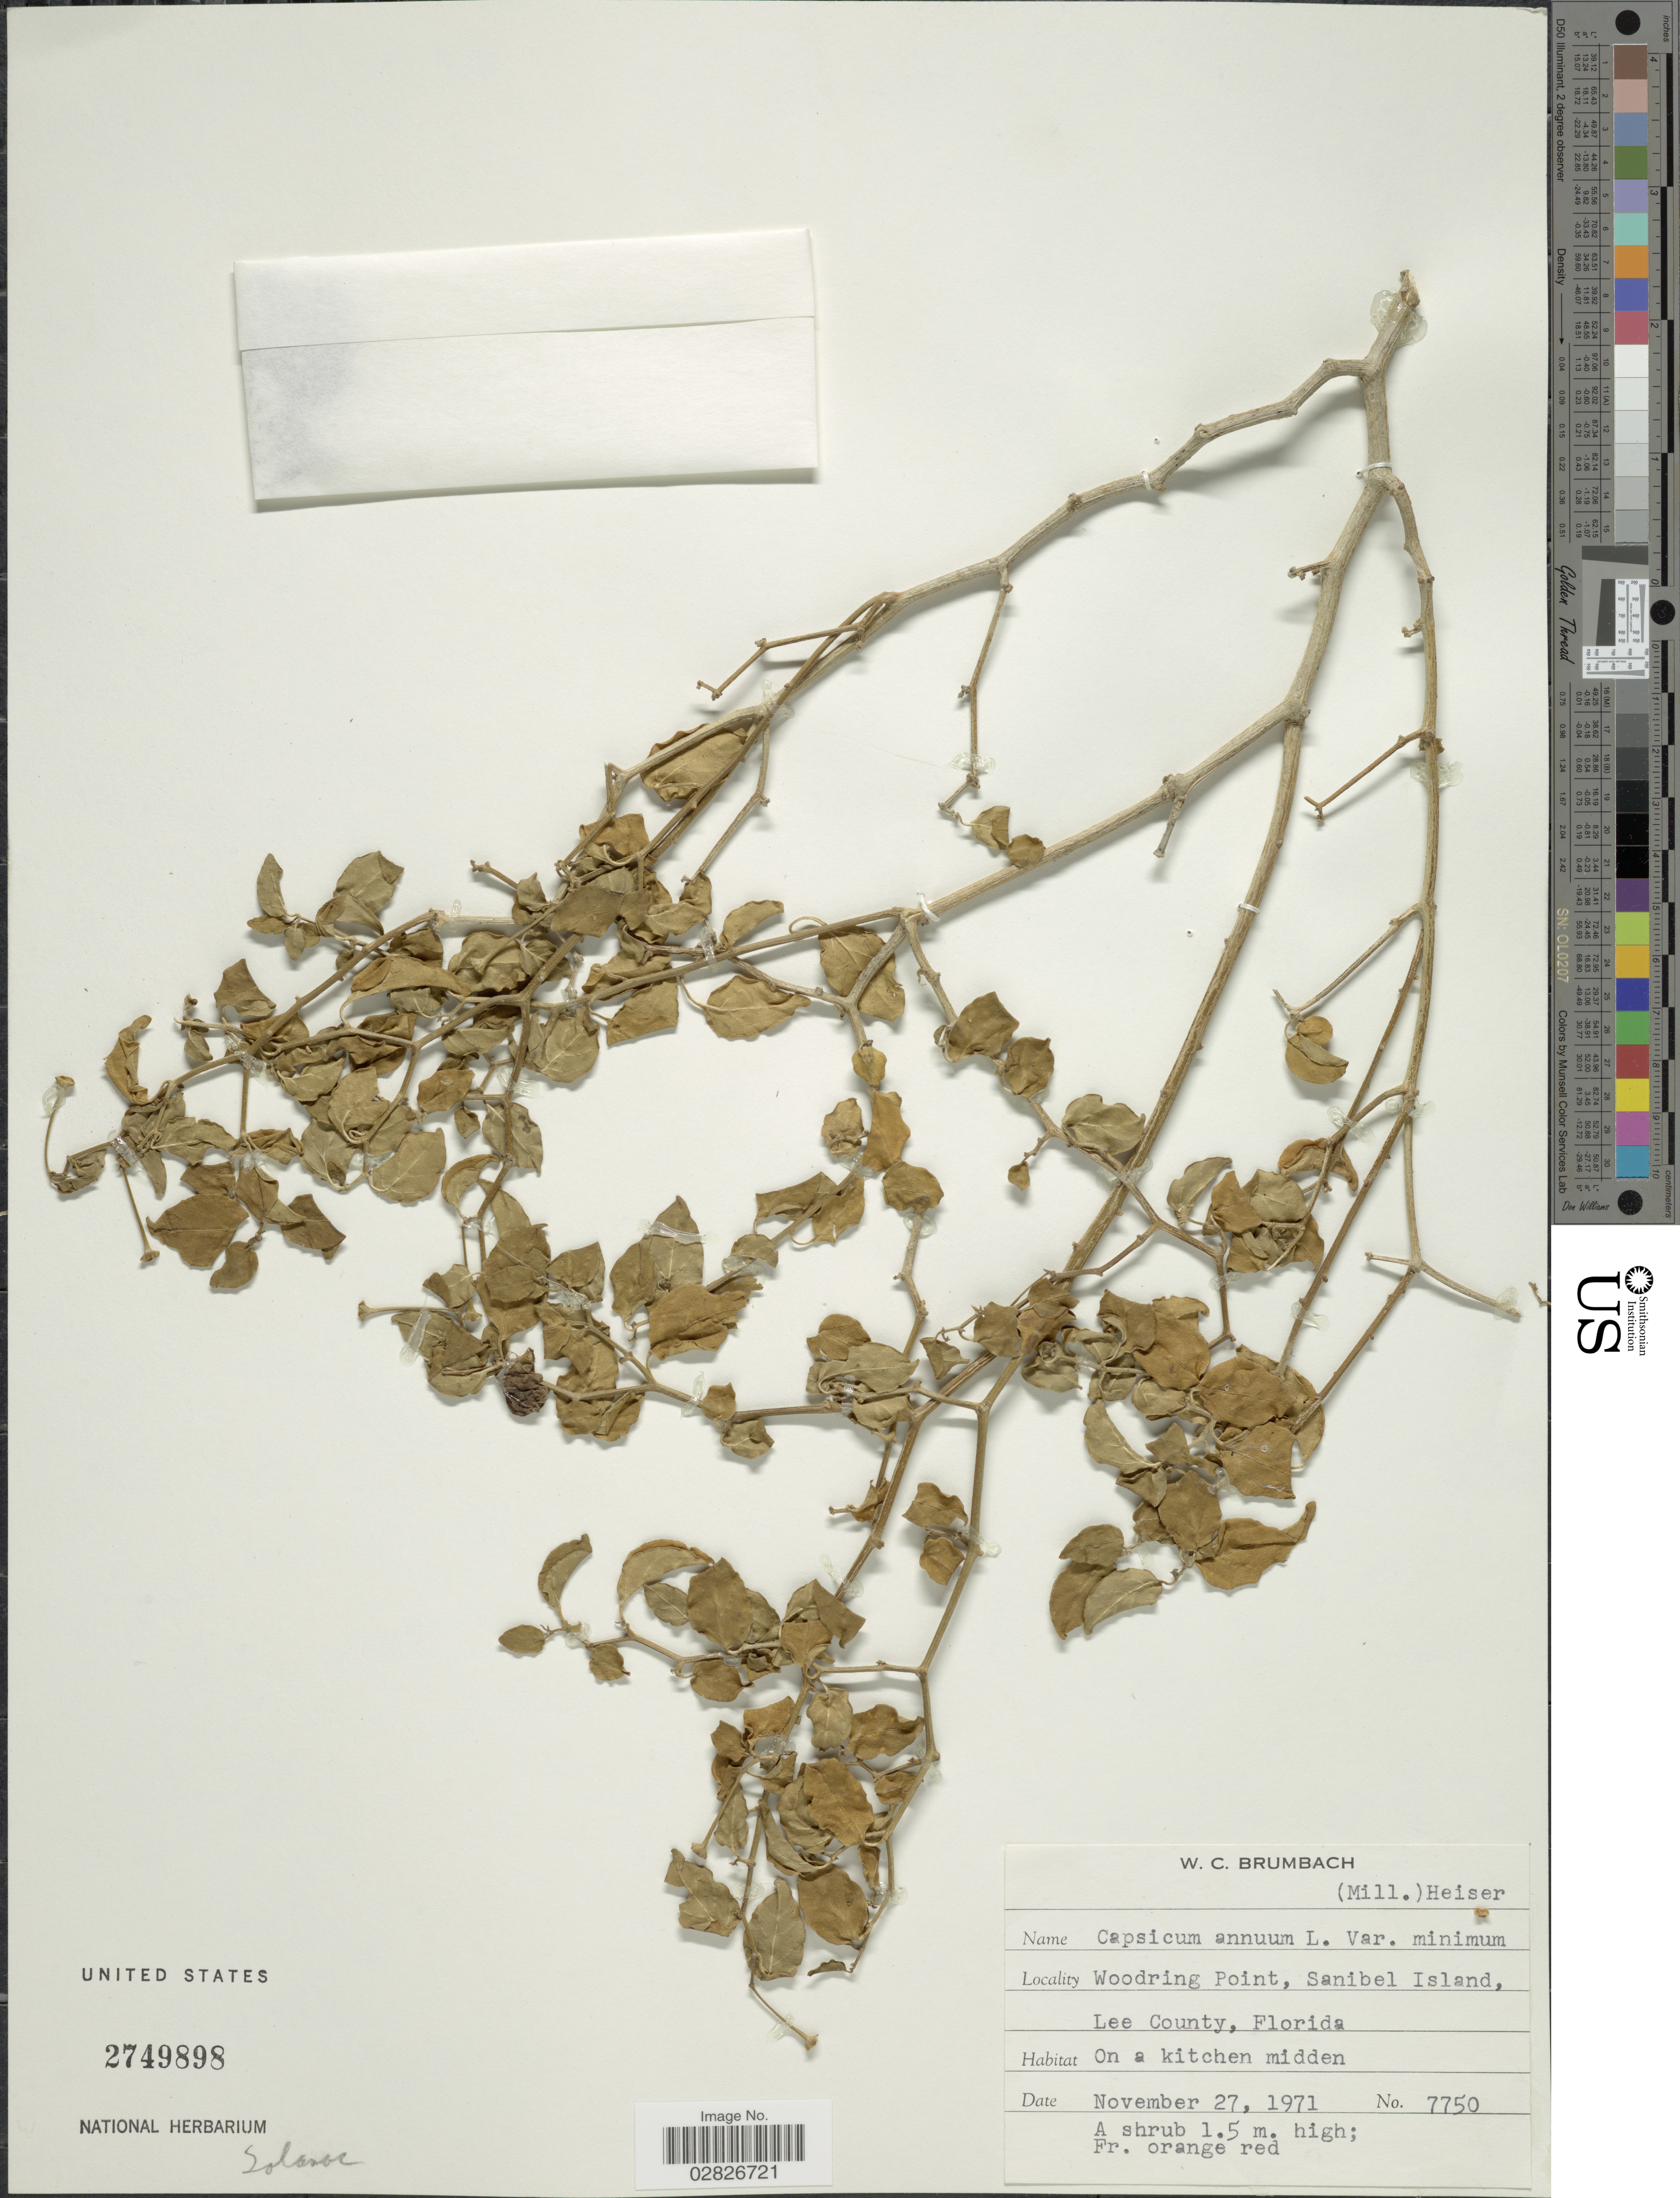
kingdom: Plantae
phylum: Tracheophyta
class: Magnoliopsida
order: Solanales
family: Solanaceae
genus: Capsicum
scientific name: Capsicum annuum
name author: L.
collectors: W. C. Brumbach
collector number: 7750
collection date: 1971-11-27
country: United States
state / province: Florida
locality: Woodring Point, Sanibel Island, Lee County.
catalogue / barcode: US 2749898